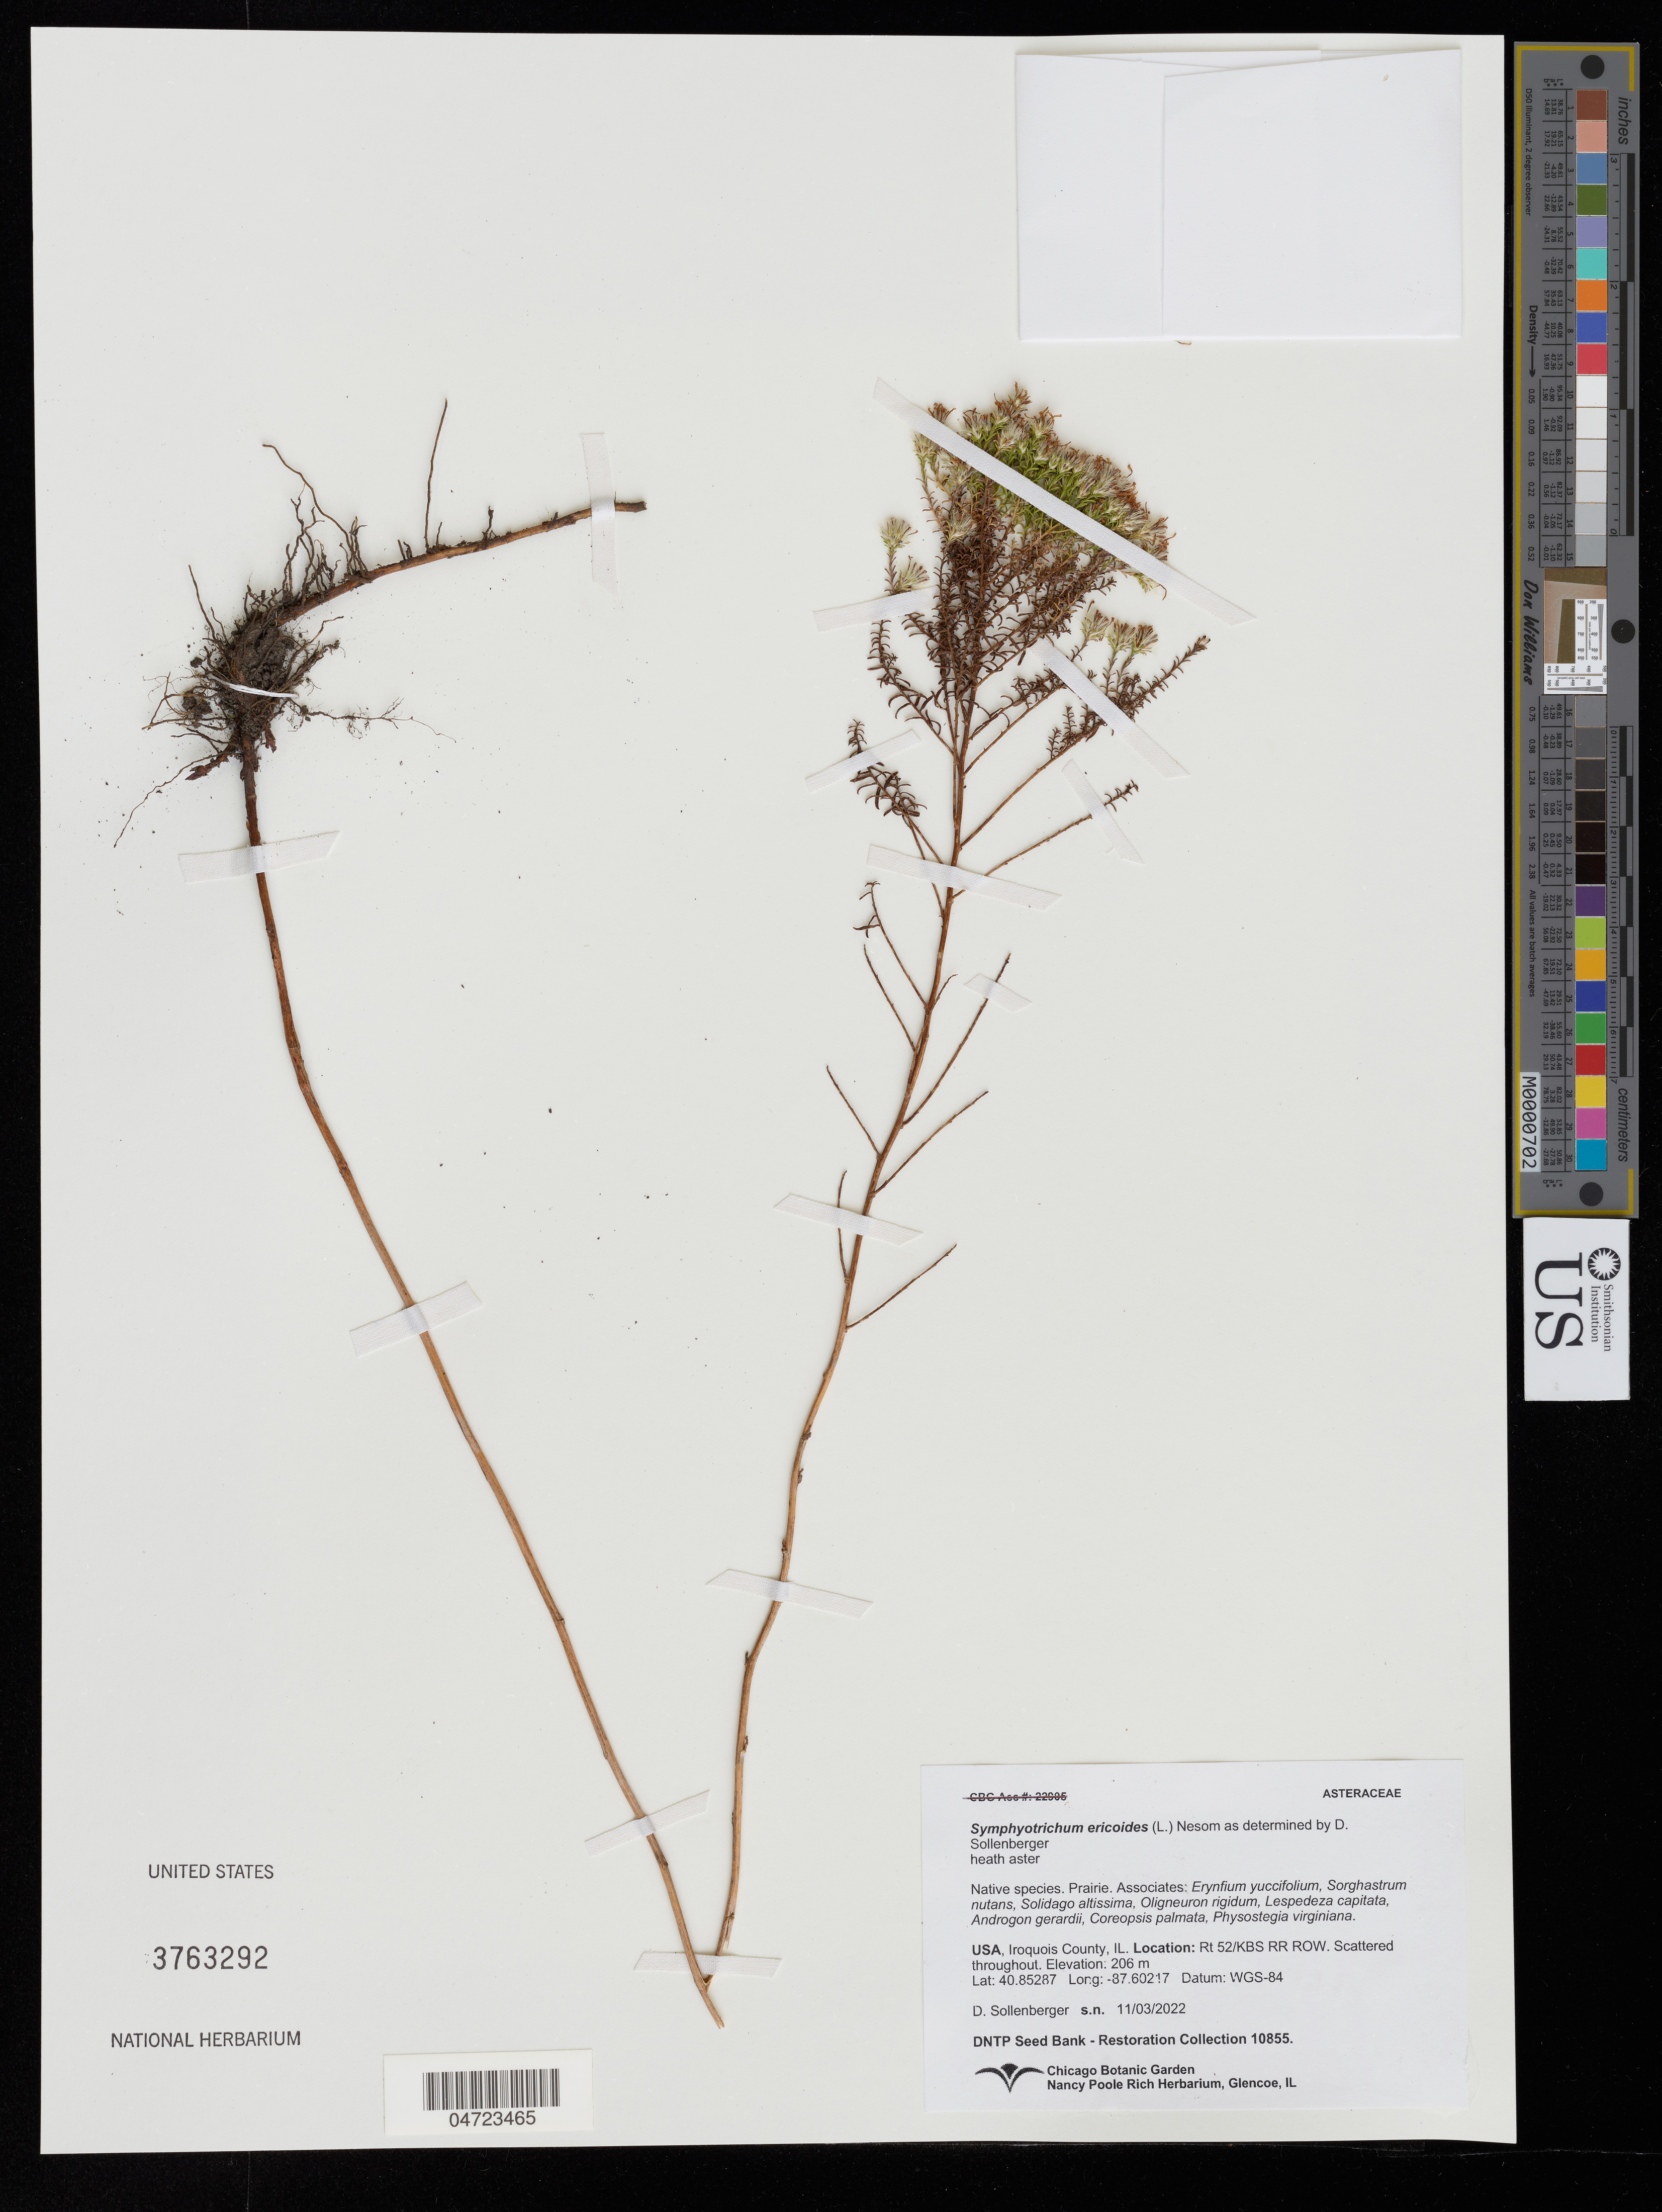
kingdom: Plantae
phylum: Tracheophyta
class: Magnoliopsida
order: Asterales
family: Asteraceae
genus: Symphyotrichum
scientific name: Symphyotrichum ericoides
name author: (L.) G.L. Nesom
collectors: D. Sollenberger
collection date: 2022-11-03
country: United States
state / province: Illinois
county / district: Iroquois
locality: Iroquois County. Rt 52/KBS RR ROW.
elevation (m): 206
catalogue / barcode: US 3763292